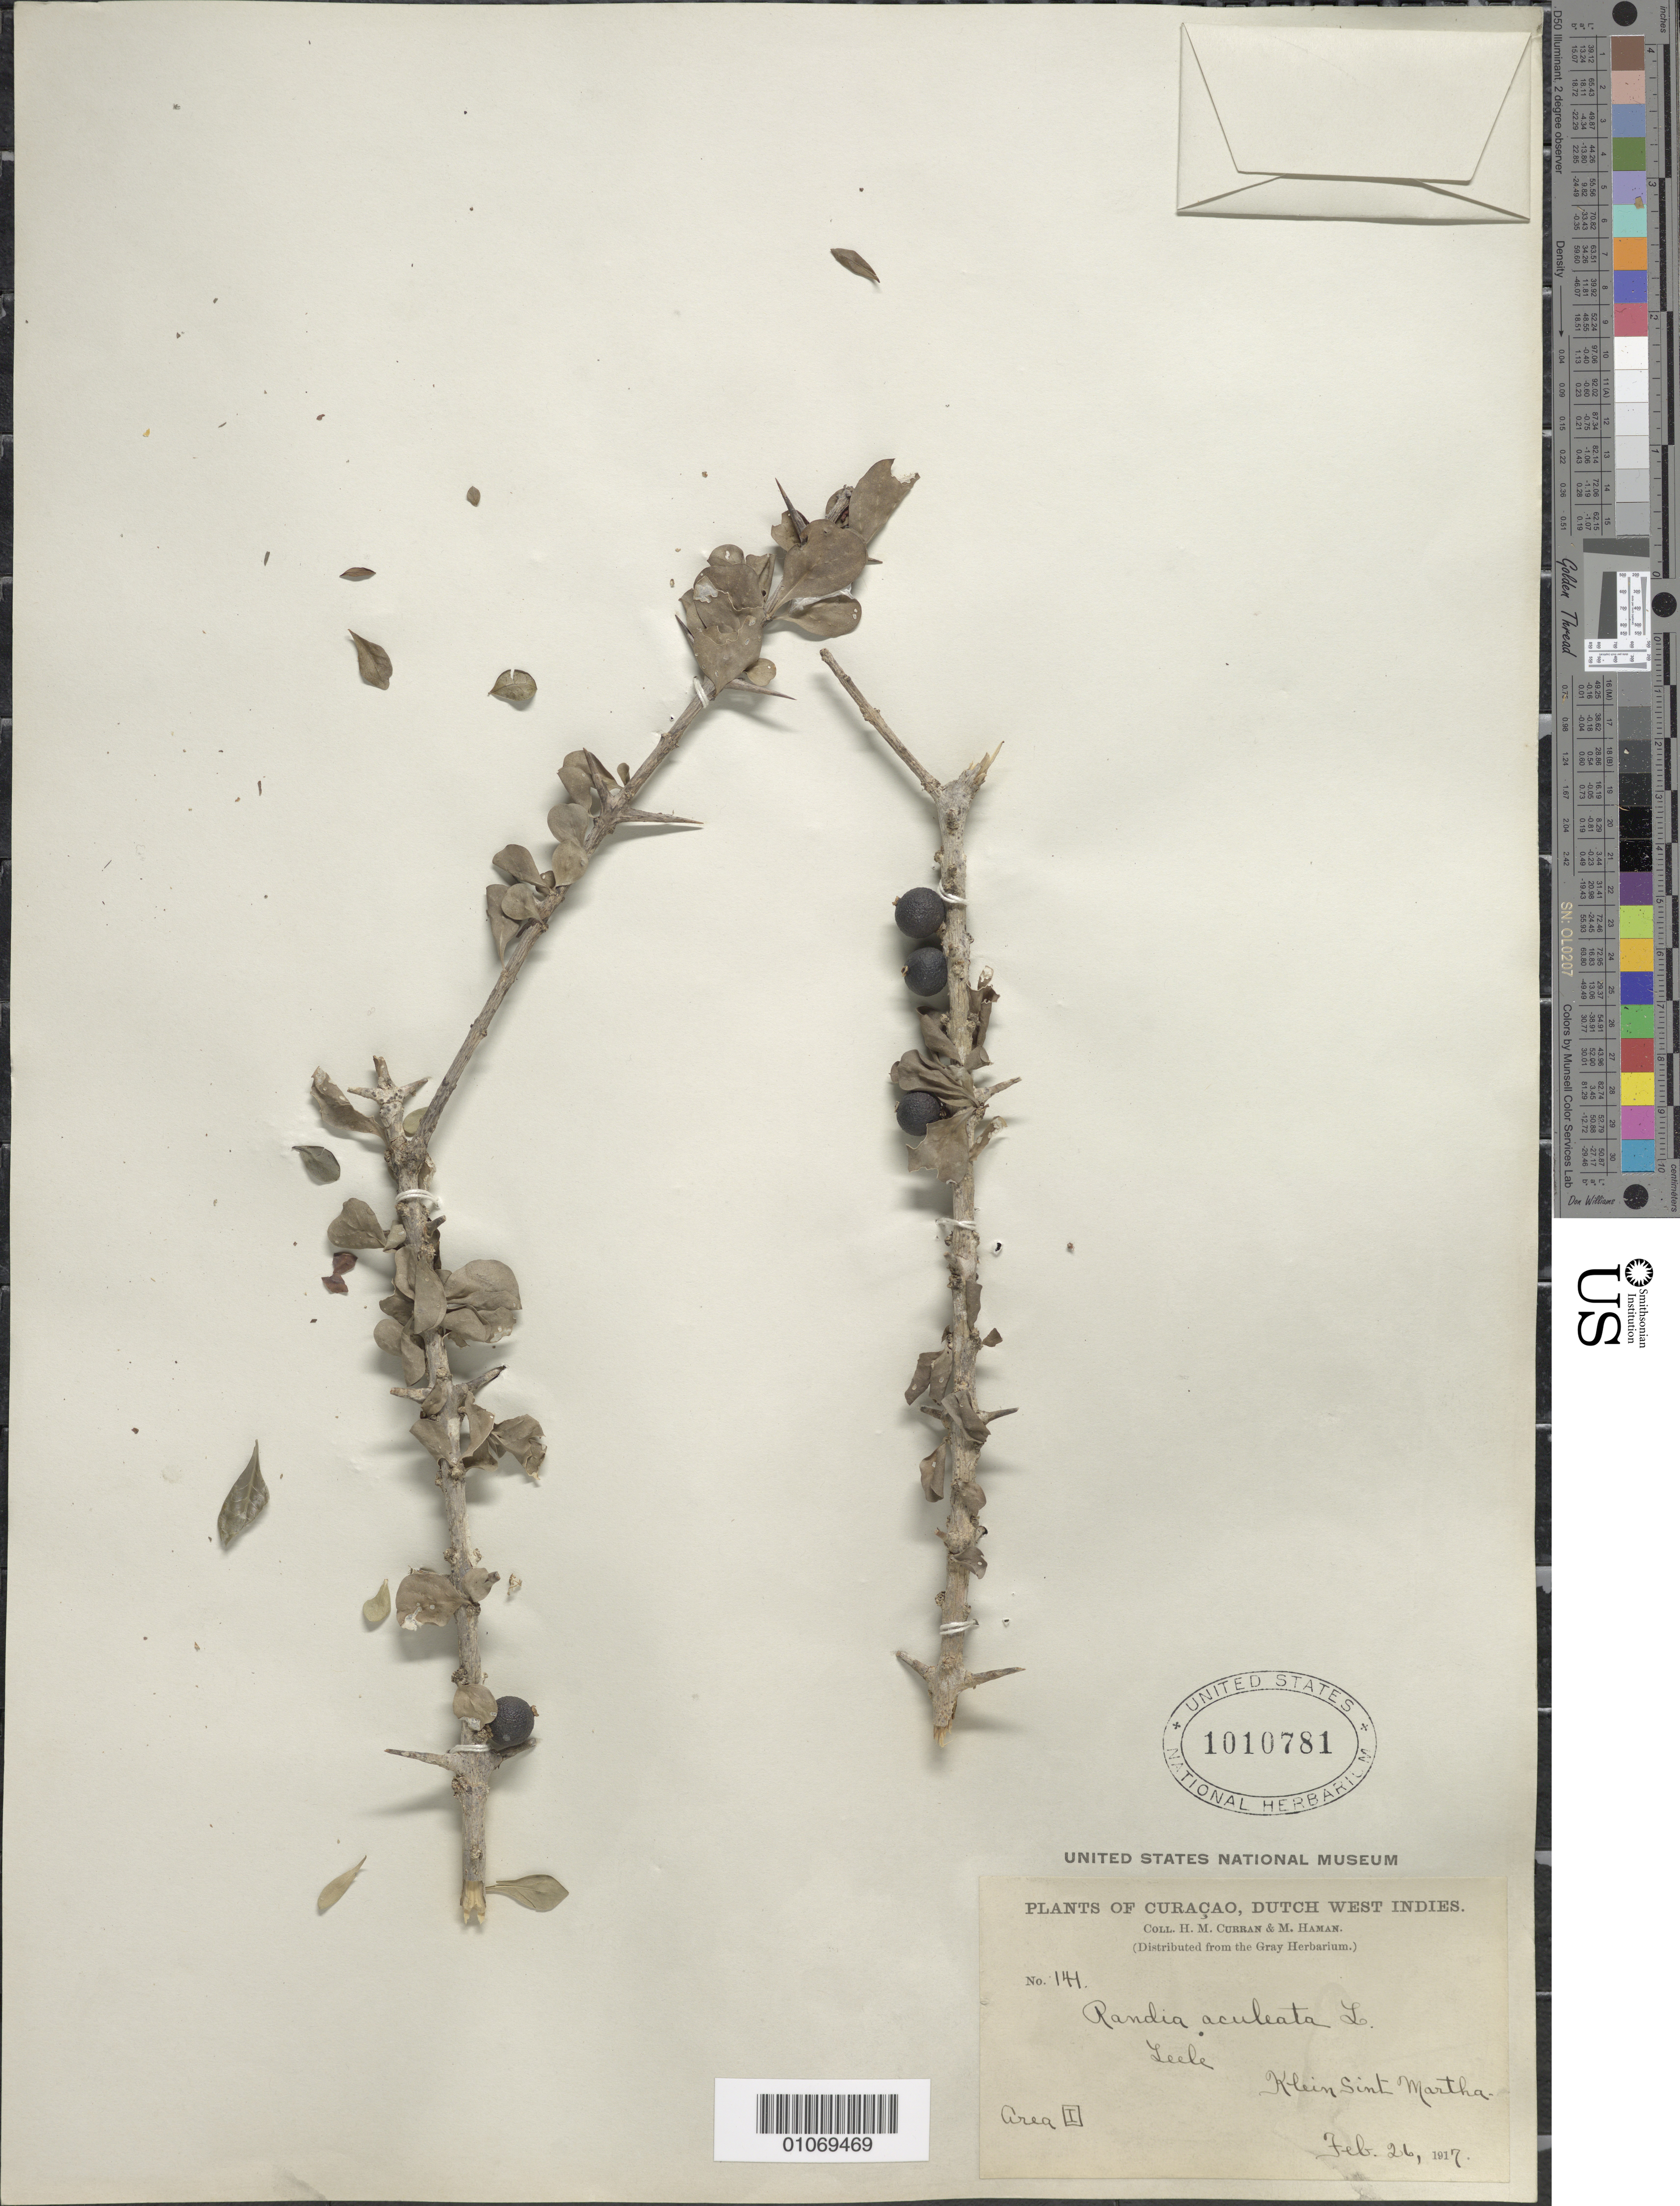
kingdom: Plantae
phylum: Tracheophyta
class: Magnoliopsida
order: Gentianales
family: Rubiaceae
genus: Randia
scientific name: Randia aculeata f. mitis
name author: (L.) Steyerm.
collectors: H. M. Curran & M. Haman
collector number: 141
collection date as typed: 26 Feb 1917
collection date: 1917-02-26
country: Curaçao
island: Curaçao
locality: Area I. Klein Sint. Martha.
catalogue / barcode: US 1010781